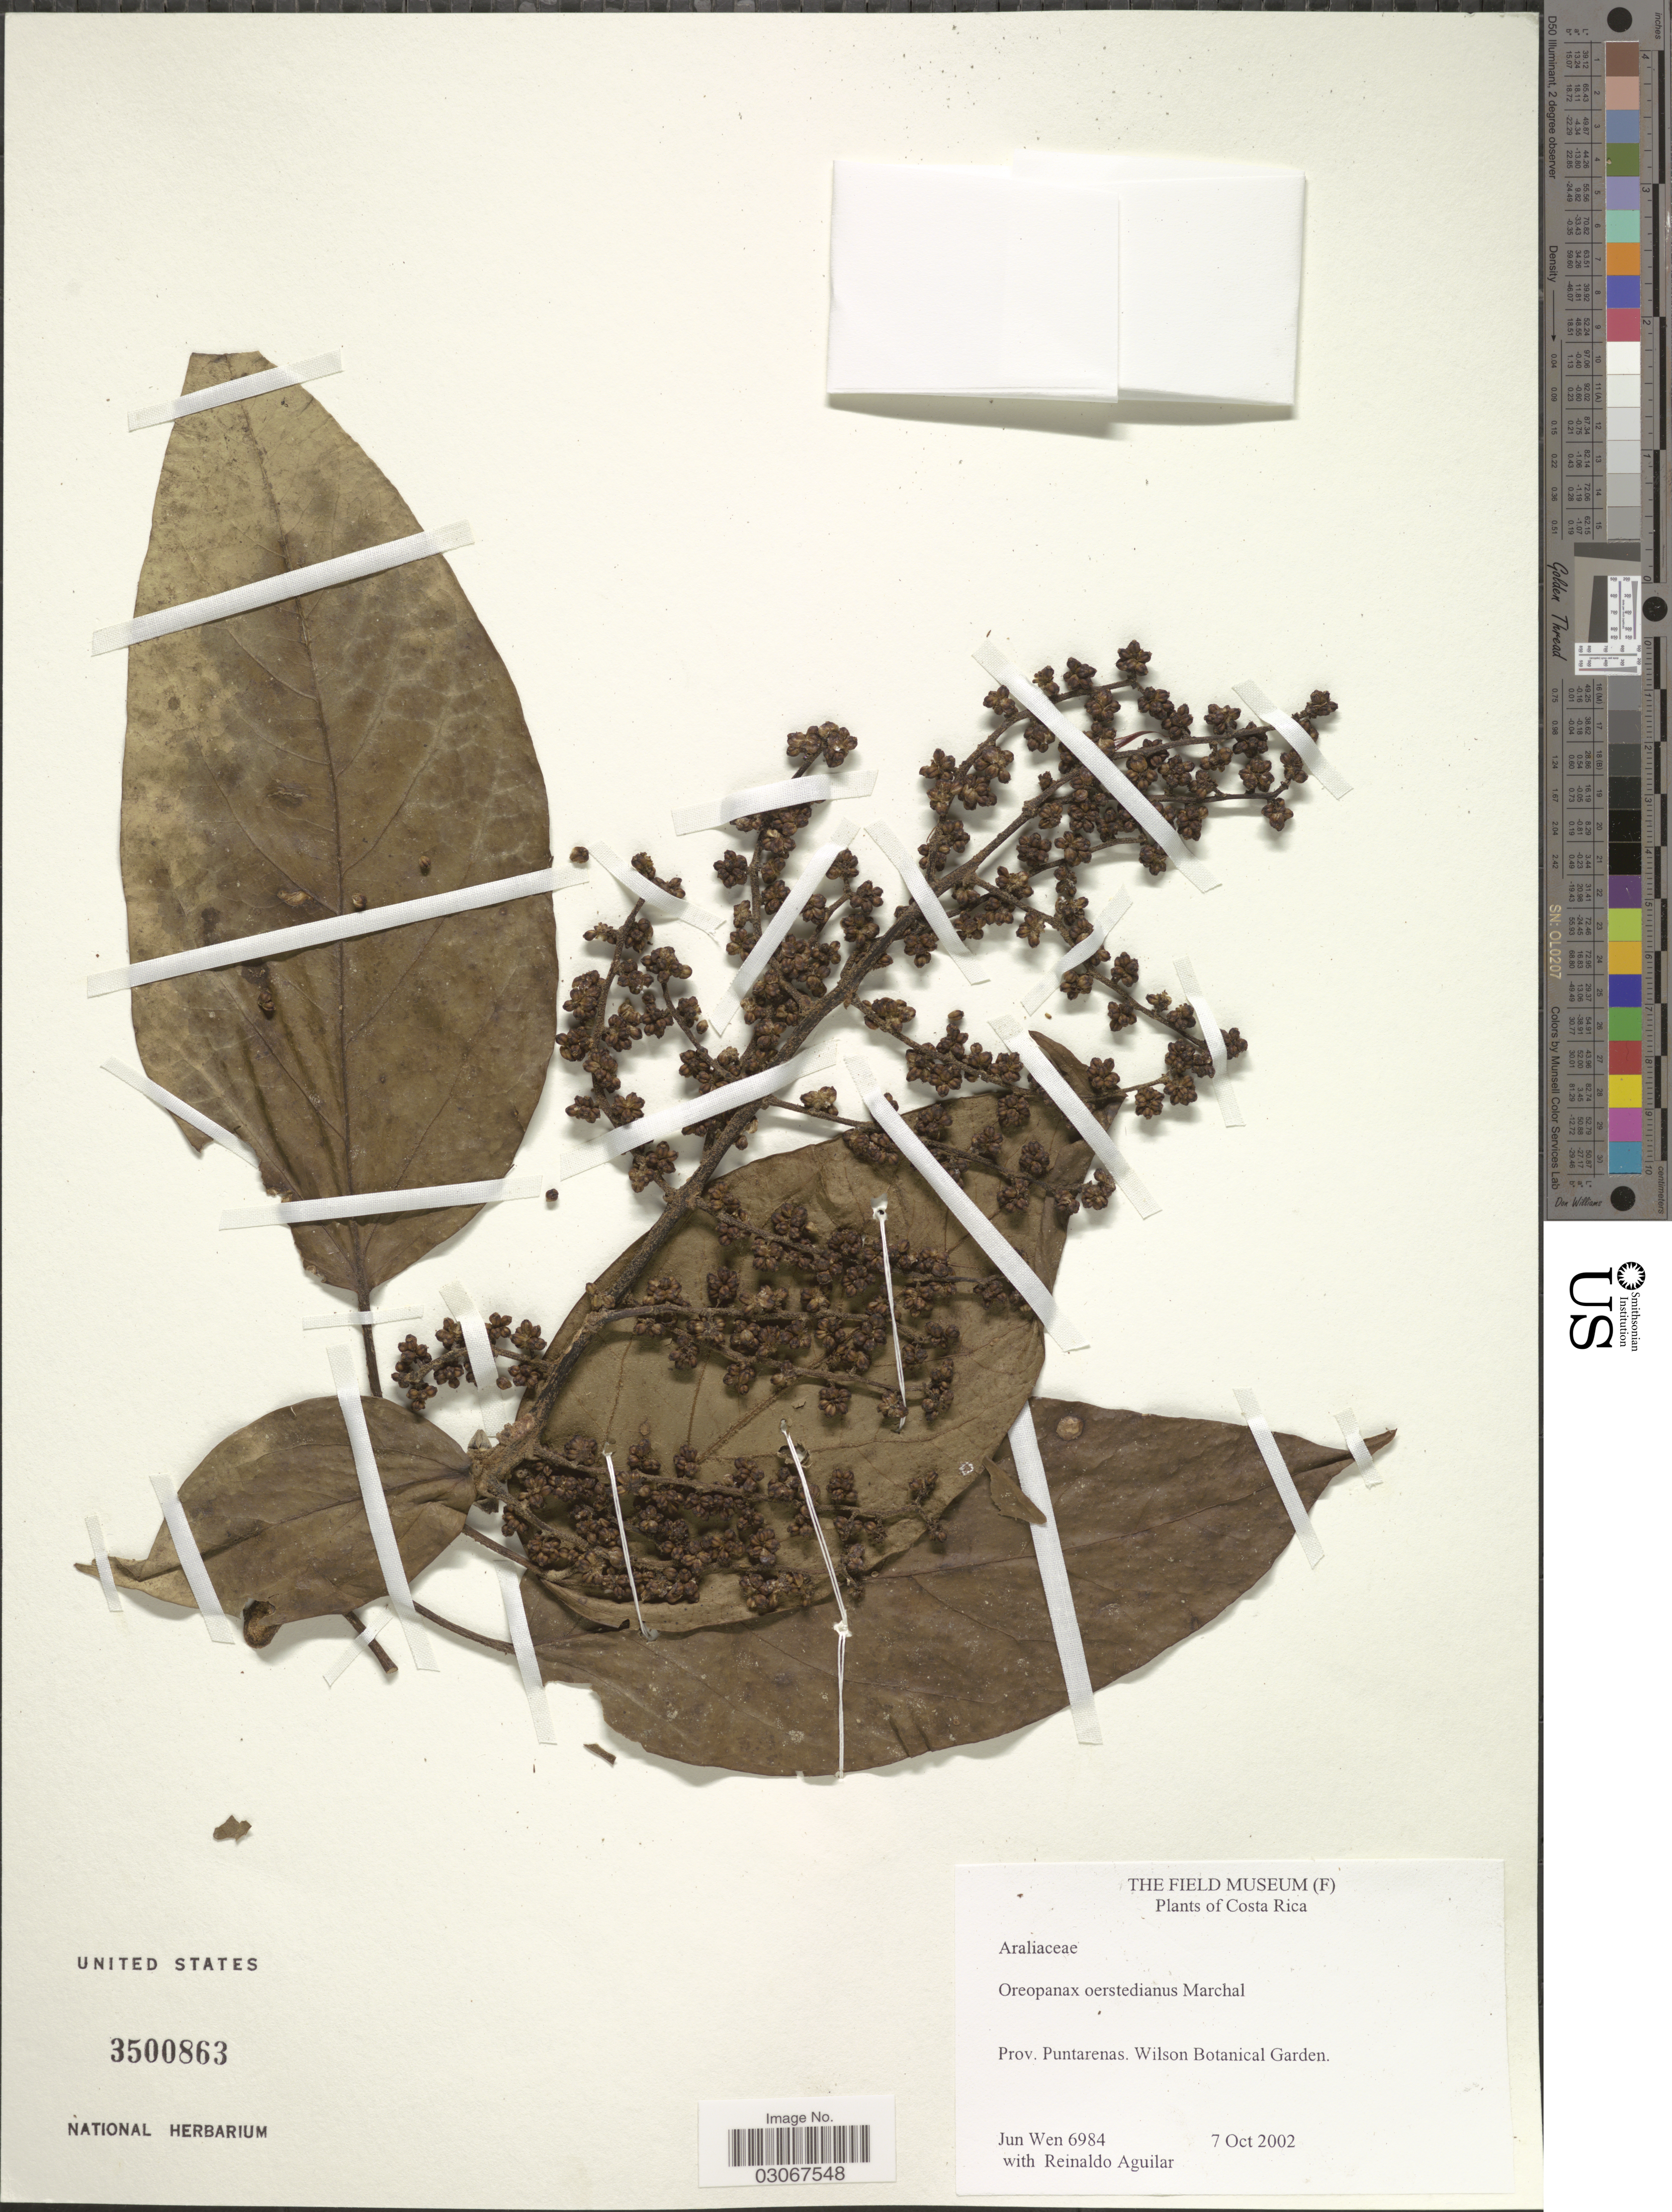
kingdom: Plantae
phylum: Tracheophyta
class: Magnoliopsida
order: Apiales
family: Araliaceae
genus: Oreopanax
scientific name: Oreopanax oerstedianus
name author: Marchal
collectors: J. Wen & R. Aguilar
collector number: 6984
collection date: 2002-10-07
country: Costa Rica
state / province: Puntarenas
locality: Wilson Botanical Garden.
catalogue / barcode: US 3500863